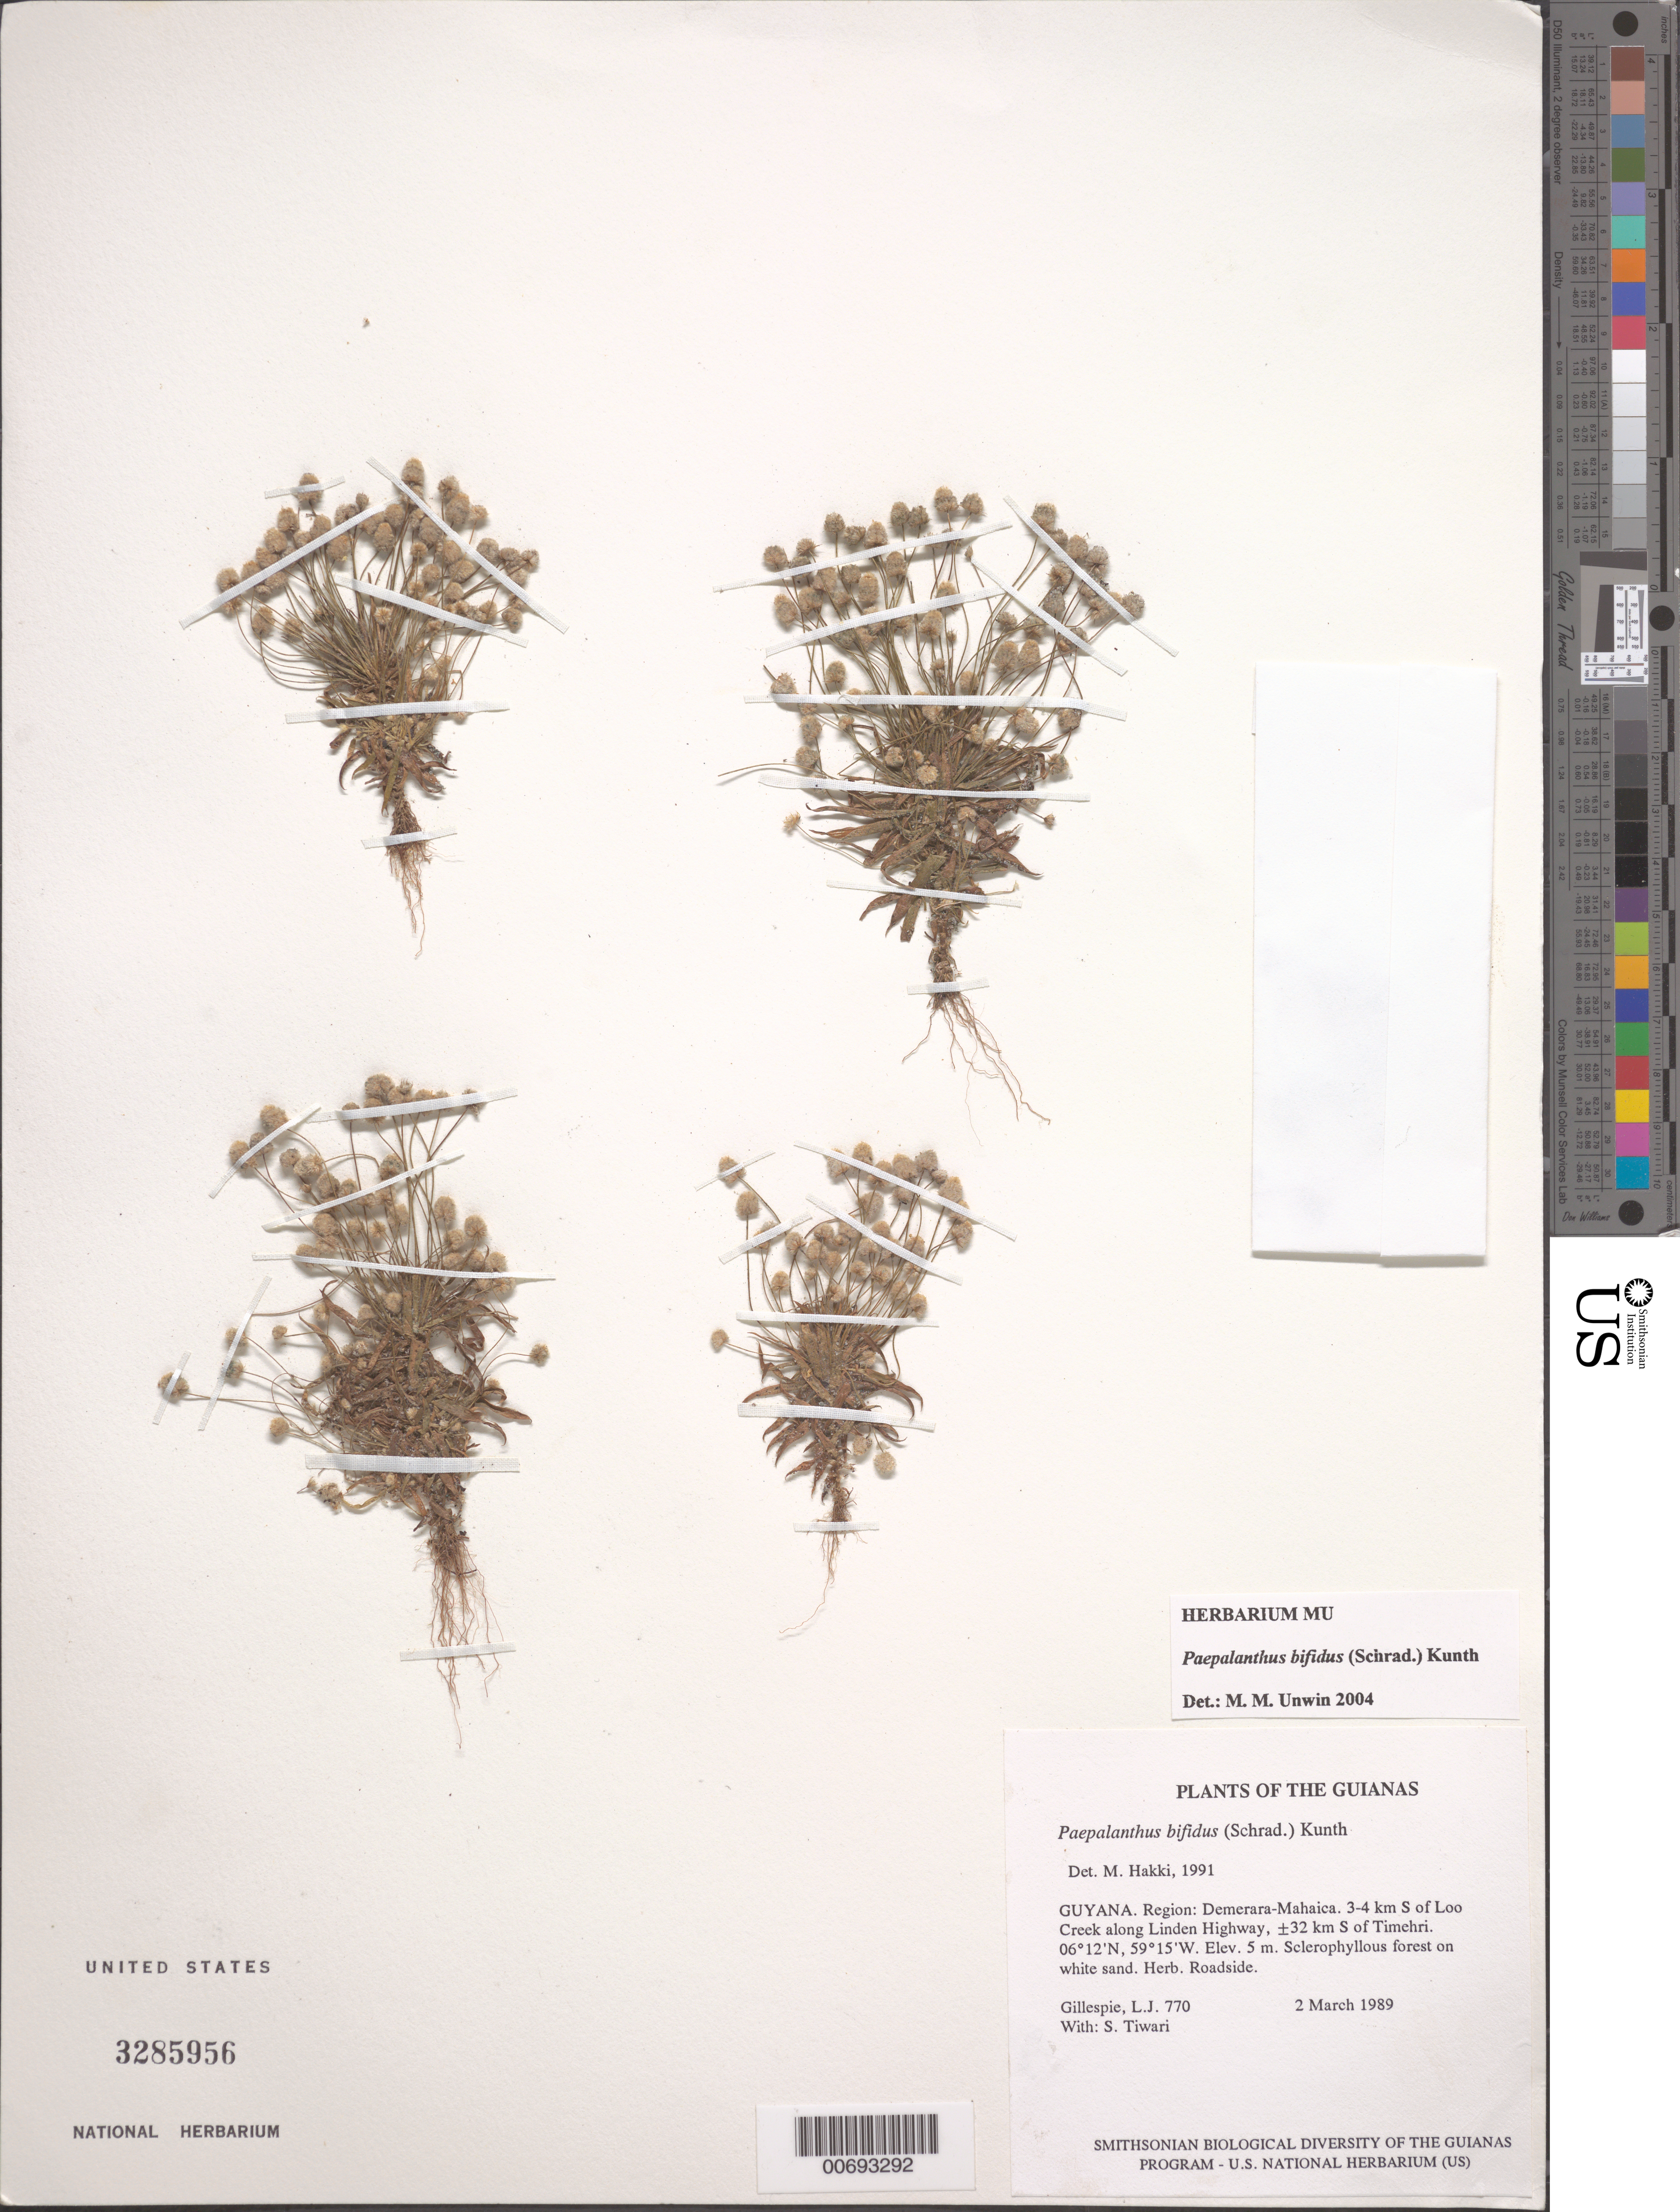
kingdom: Plantae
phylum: Tracheophyta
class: Liliopsida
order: Poales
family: Eriocaulaceae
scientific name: Giuliettia bifida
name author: (Schrad.) Andrino & Sano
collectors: L. J. Gillespie & S. Tiwari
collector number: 770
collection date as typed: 2 March 1989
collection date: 1989-03-02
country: Guyana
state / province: Demerara-Mahaica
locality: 3-4 km S of Loo Creek along Linden Highway, ±32 km S of Timehri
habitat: Sclerophyllous forest on white sand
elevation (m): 5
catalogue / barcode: US 3285956